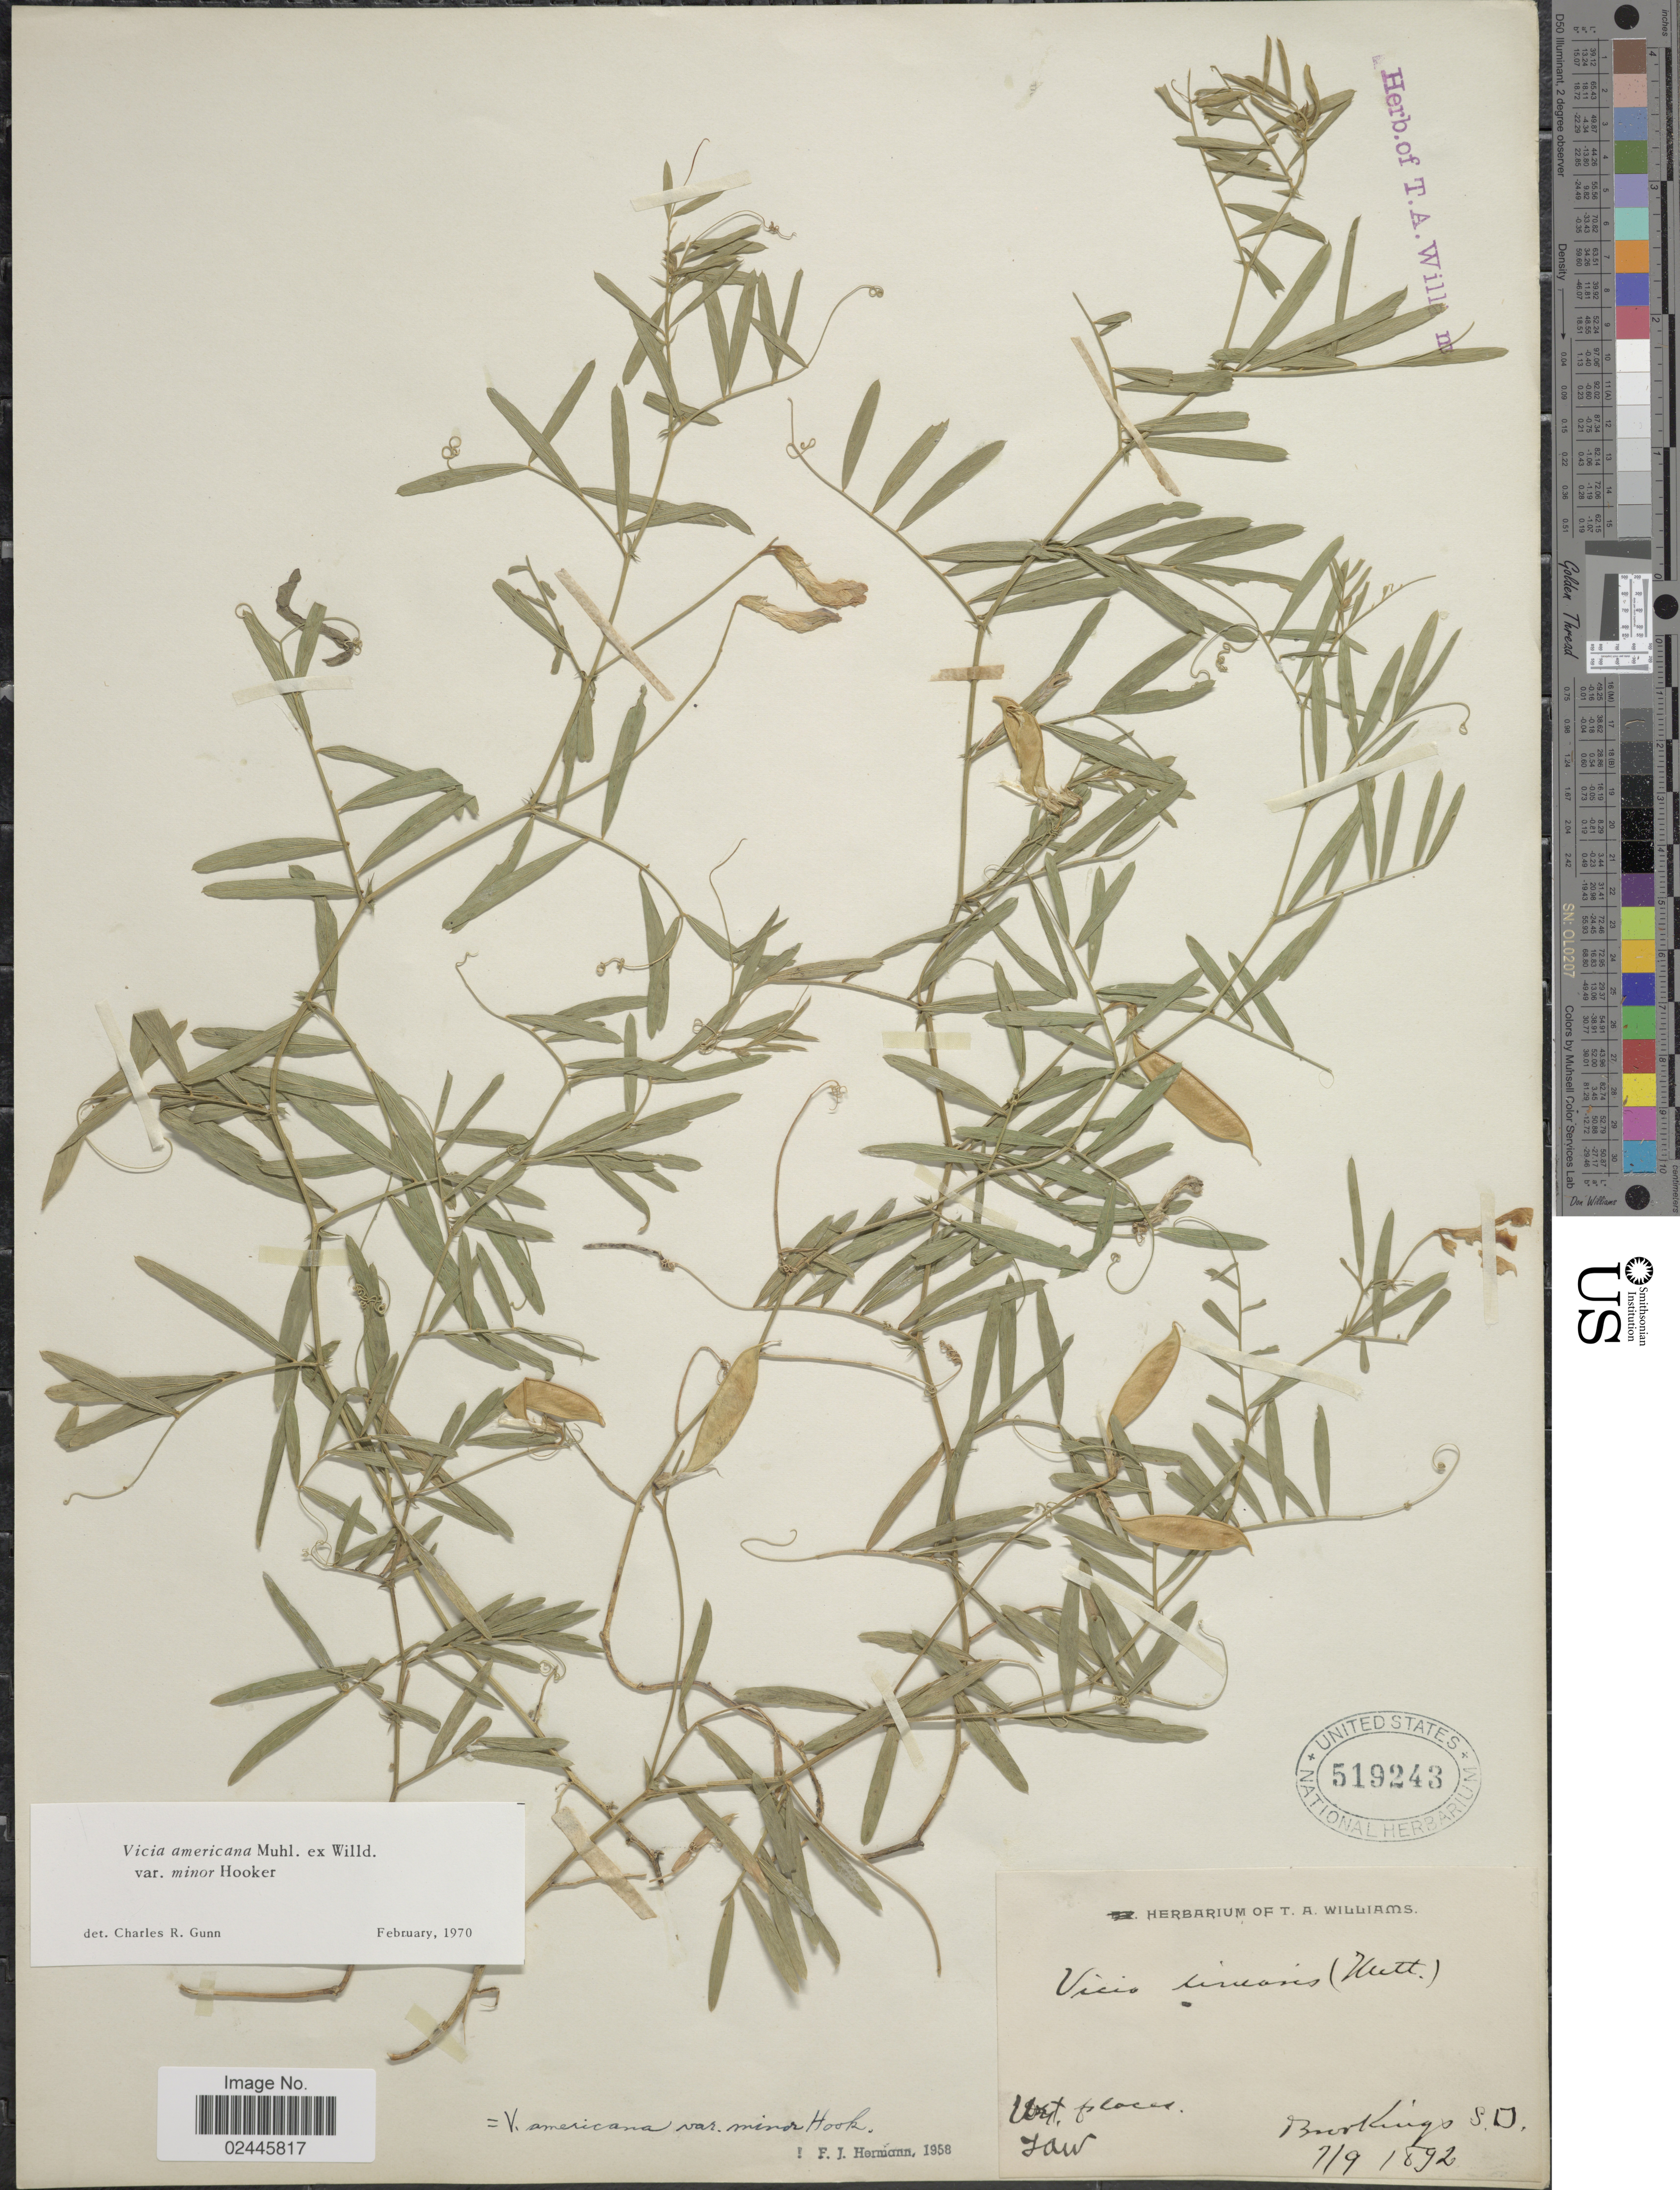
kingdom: Plantae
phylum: Tracheophyta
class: Magnoliopsida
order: Fabales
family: Fabaceae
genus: Vicia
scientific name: Vicia americana var. minor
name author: Hook.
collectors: T. A. Williams (herbarium)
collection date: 1892-07-09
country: United States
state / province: South Dakota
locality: Brookings, Wet places.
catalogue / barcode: US 519243